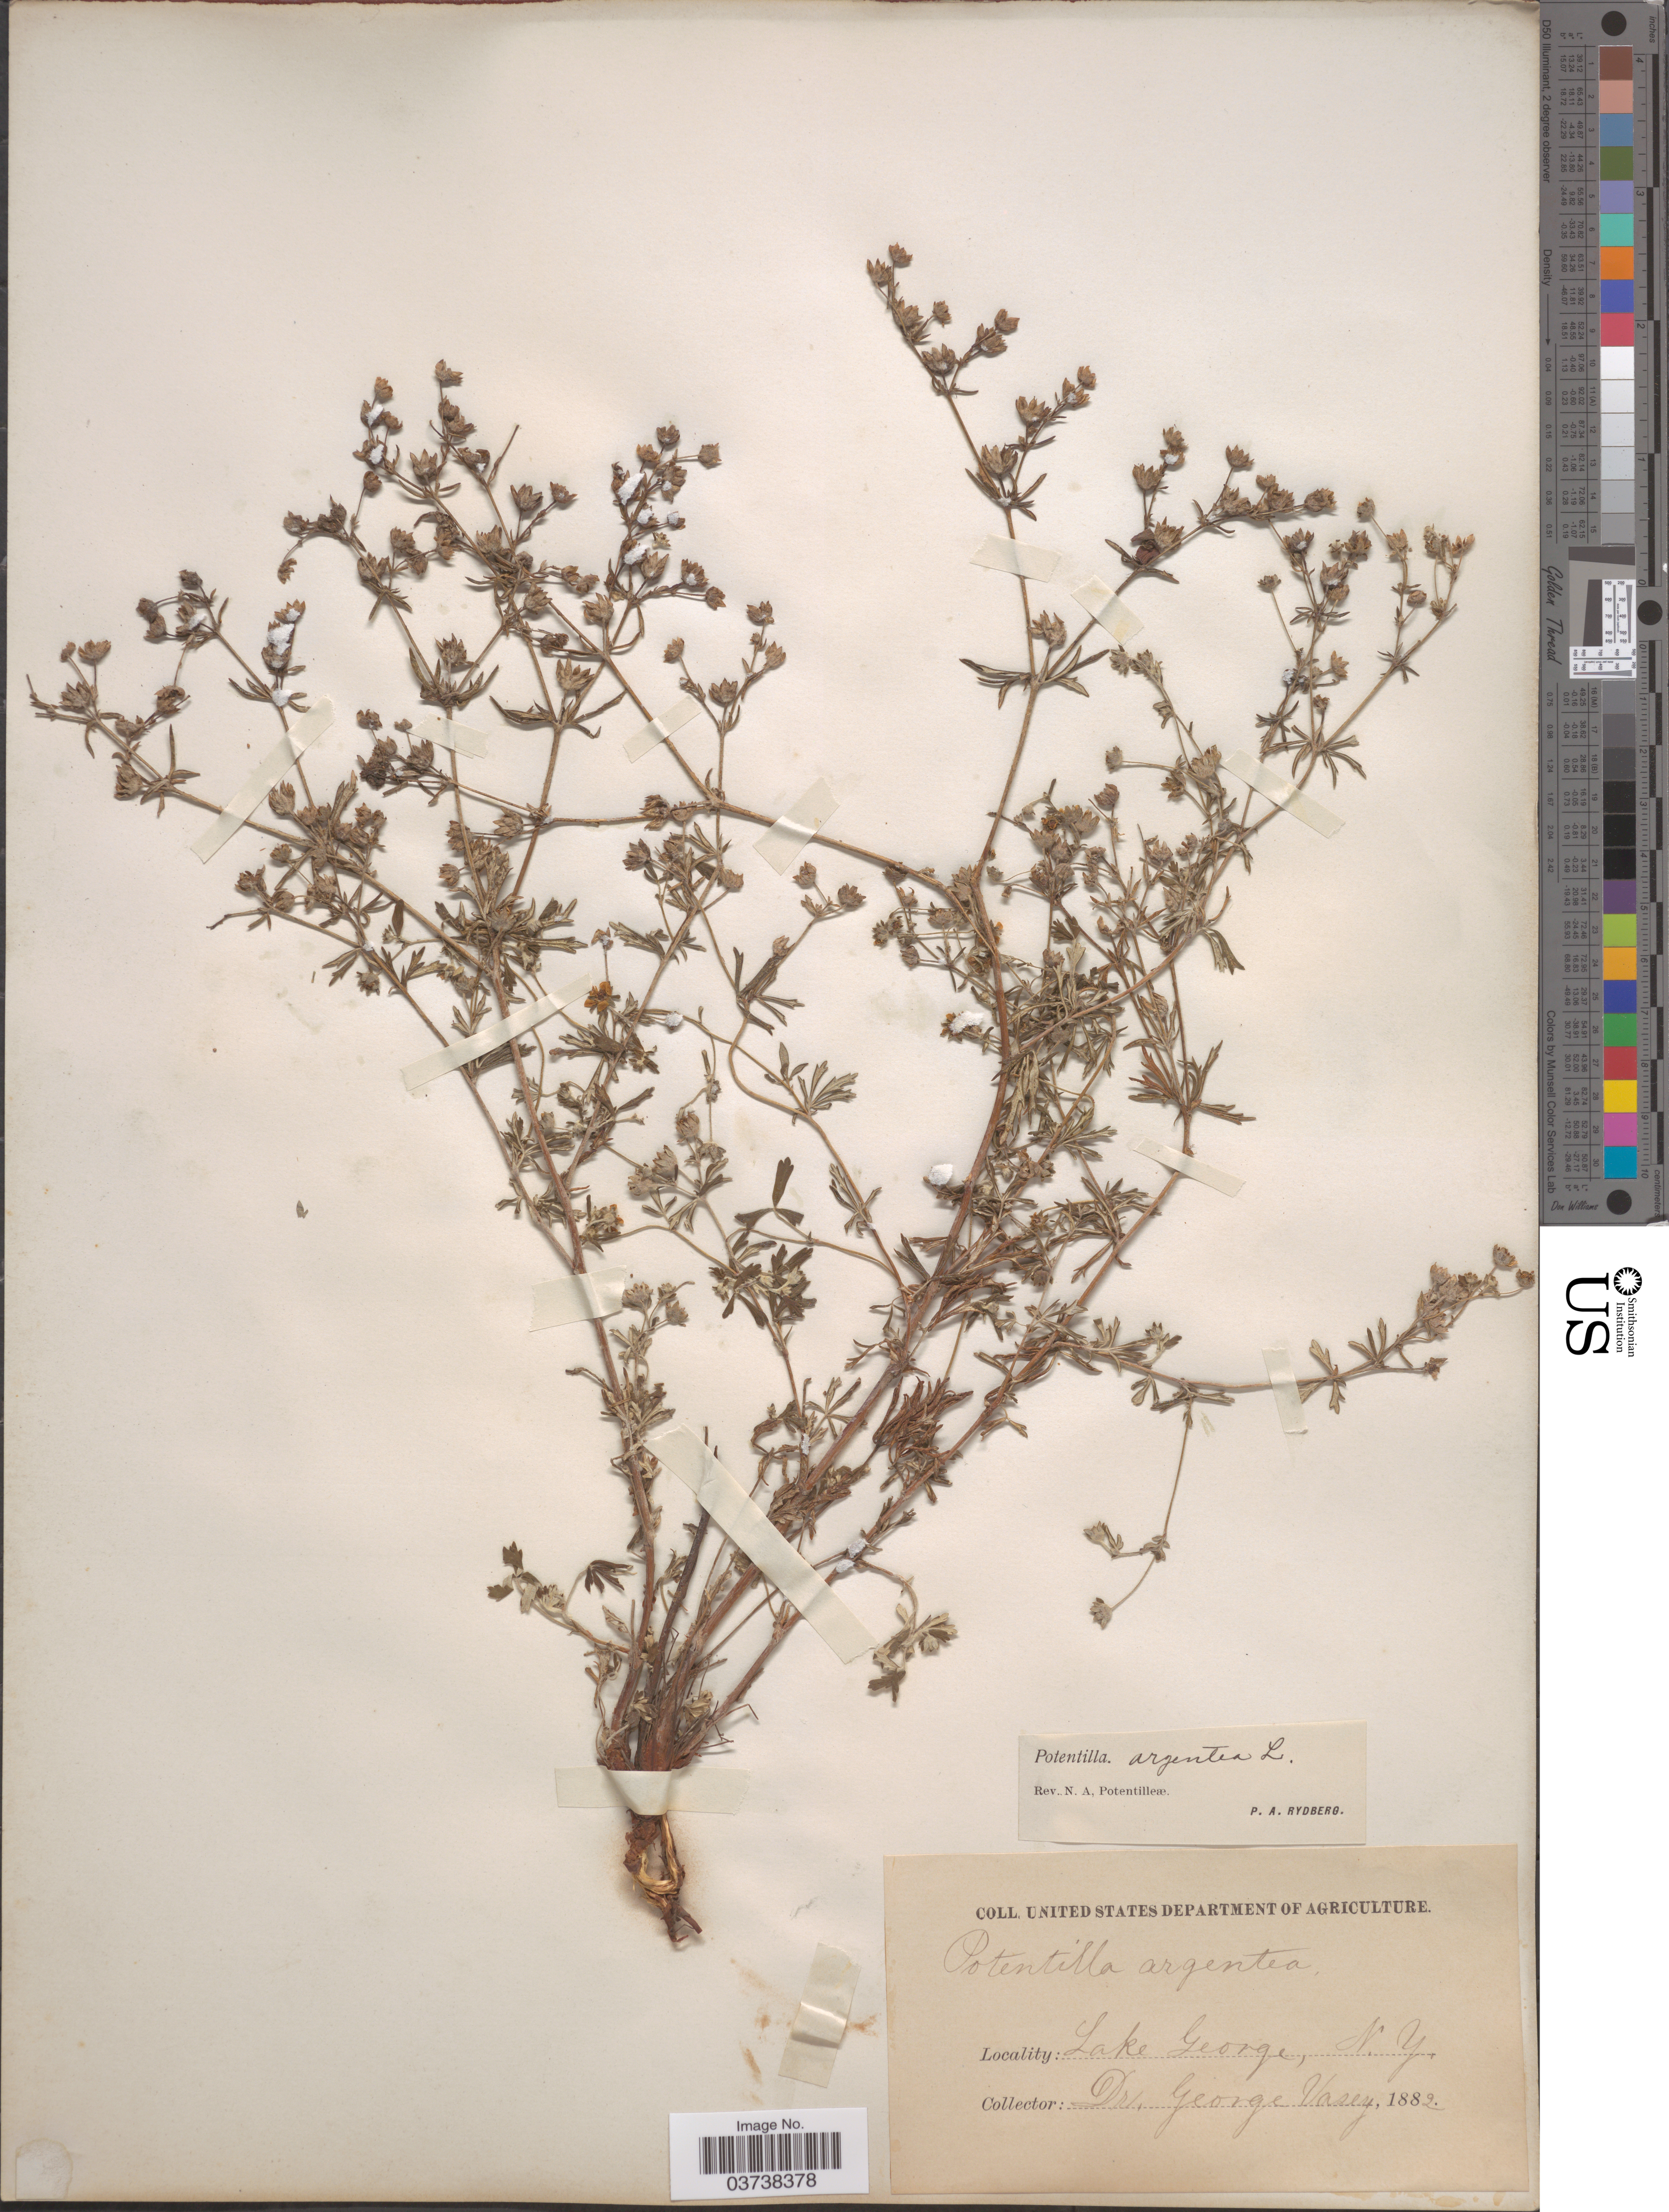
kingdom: Plantae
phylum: Tracheophyta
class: Magnoliopsida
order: Rosales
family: Rosaceae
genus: Potentilla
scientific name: Potentilla argentea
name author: L.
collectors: G. R. Vasey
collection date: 1882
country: United States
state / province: New York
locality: Lake George.